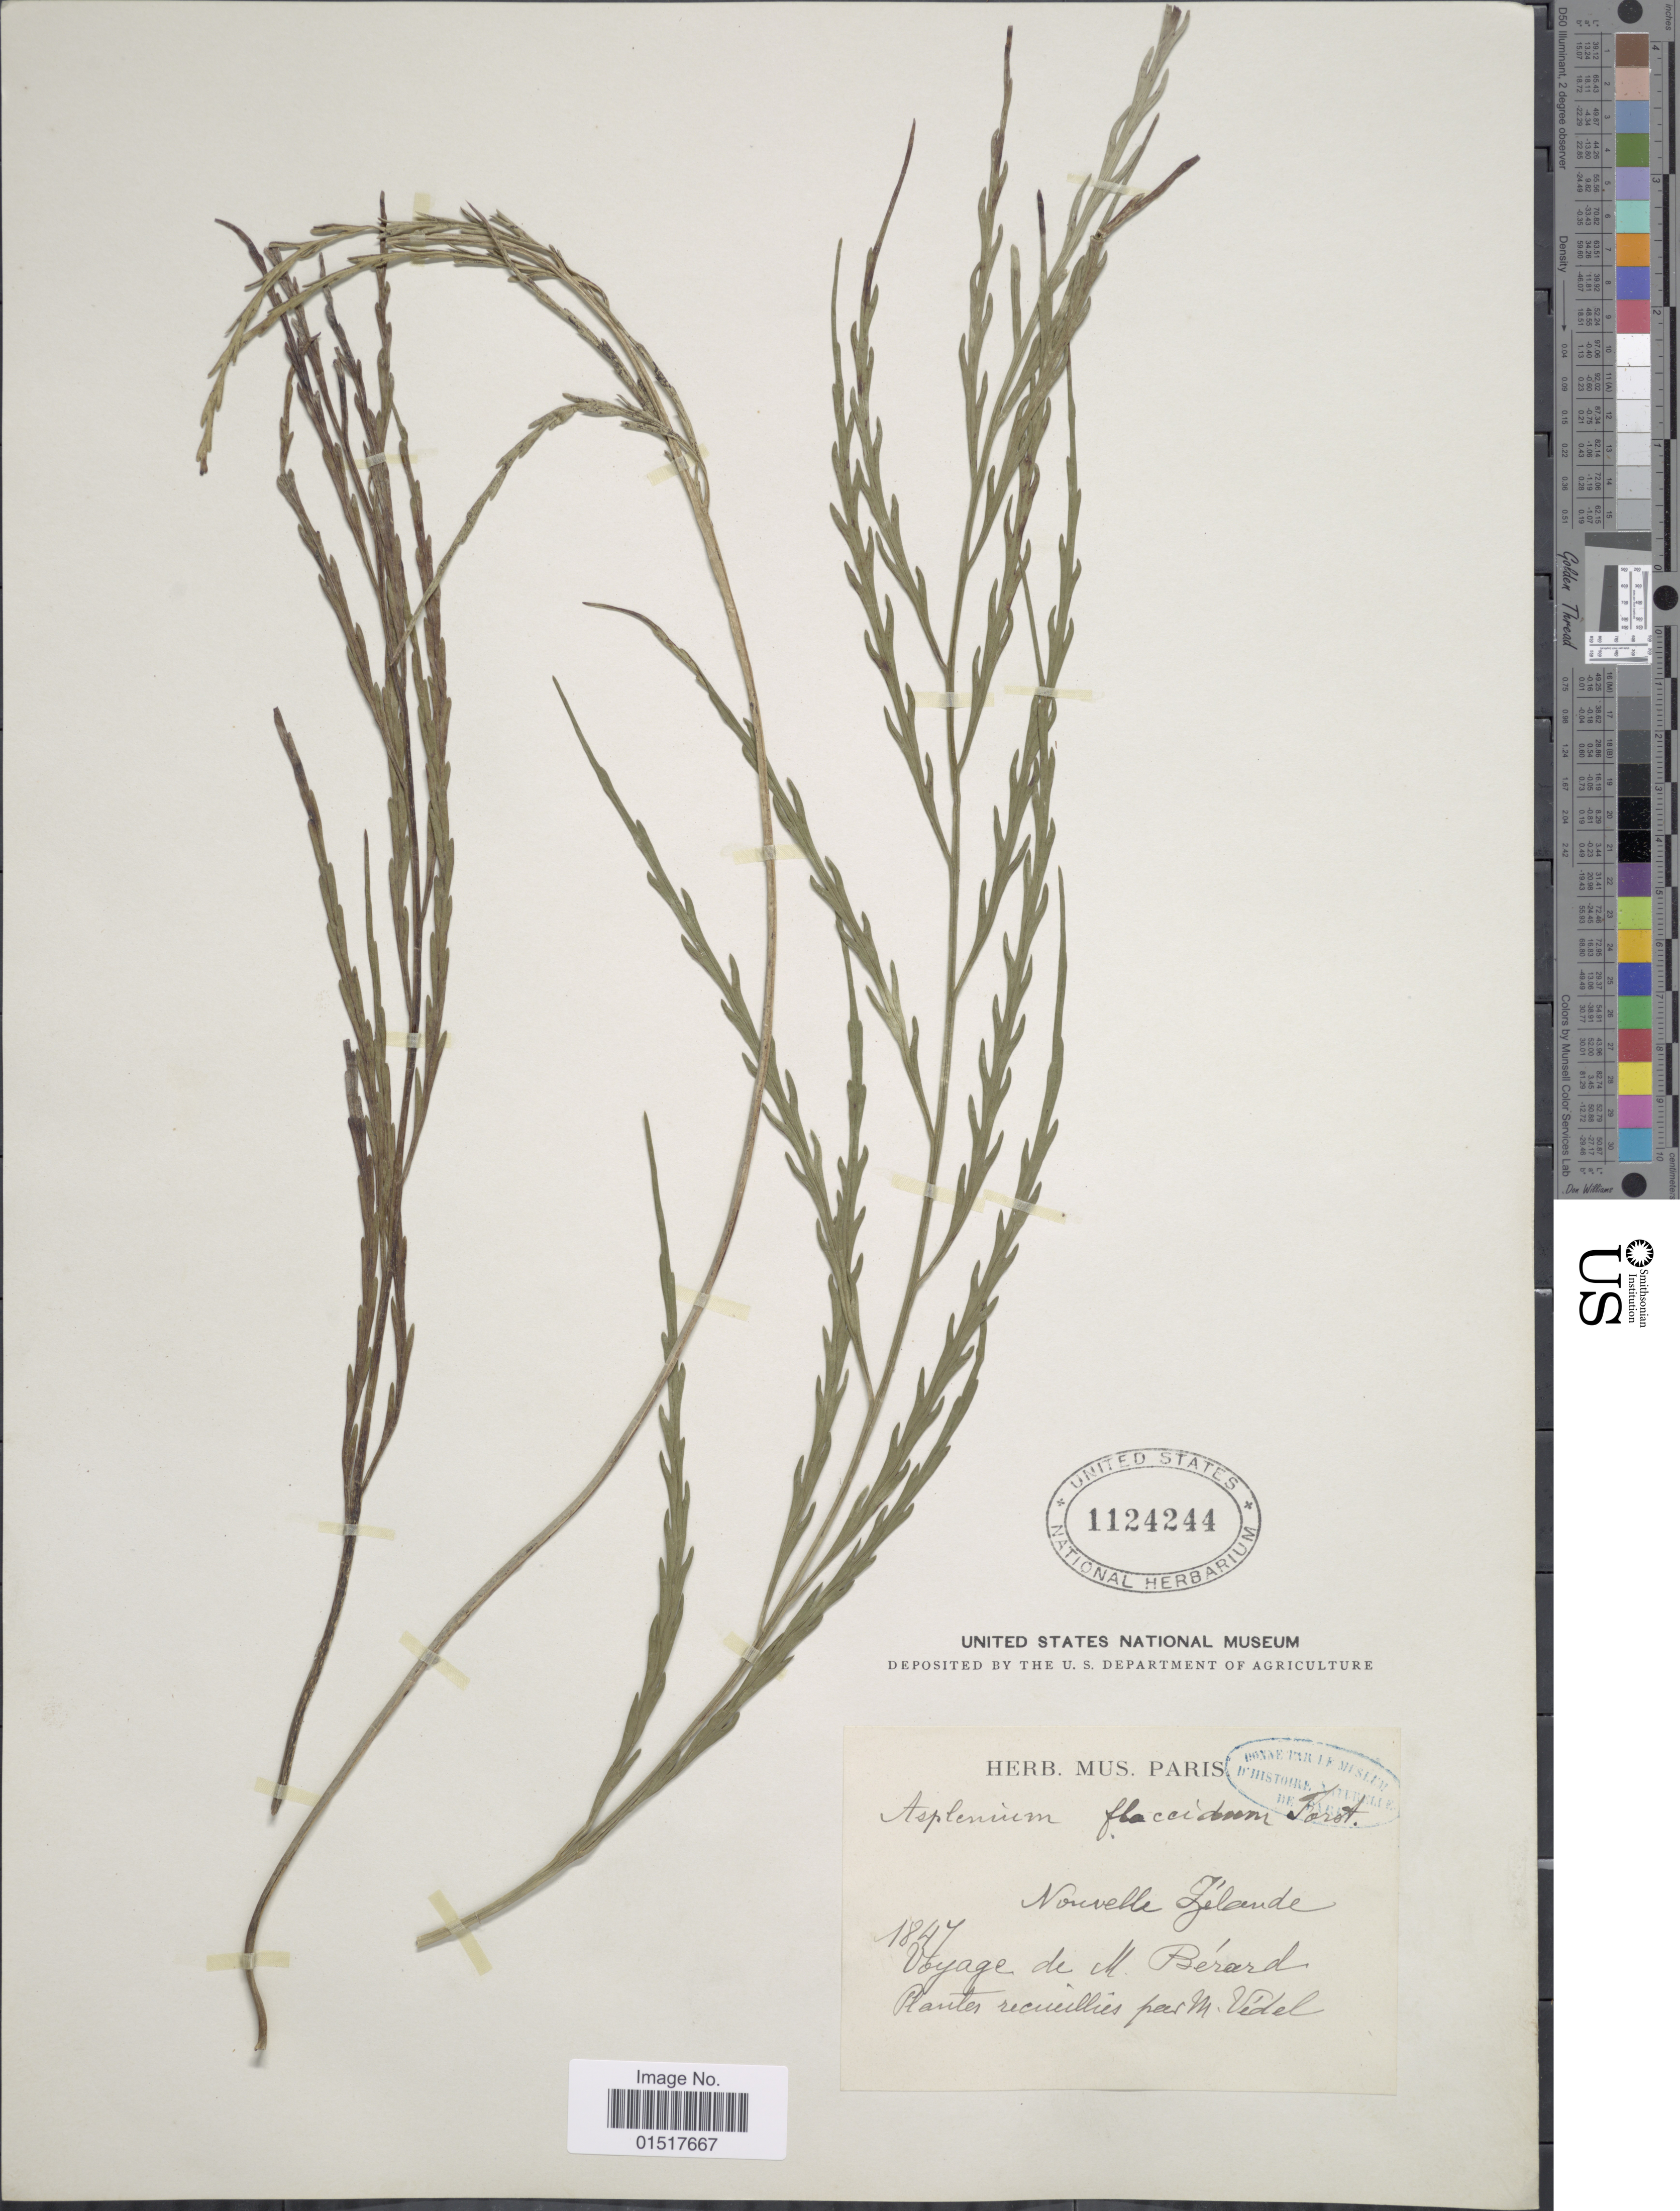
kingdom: Plantae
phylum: Tracheophyta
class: Polypodiopsida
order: Polypodiales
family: Aspleniaceae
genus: Asplenium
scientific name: Asplenium flaccidum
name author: Bonap.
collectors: Herb. Mus. Paris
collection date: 1847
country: New Zealand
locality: Nouvelle Zélande.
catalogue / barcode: US 1124244